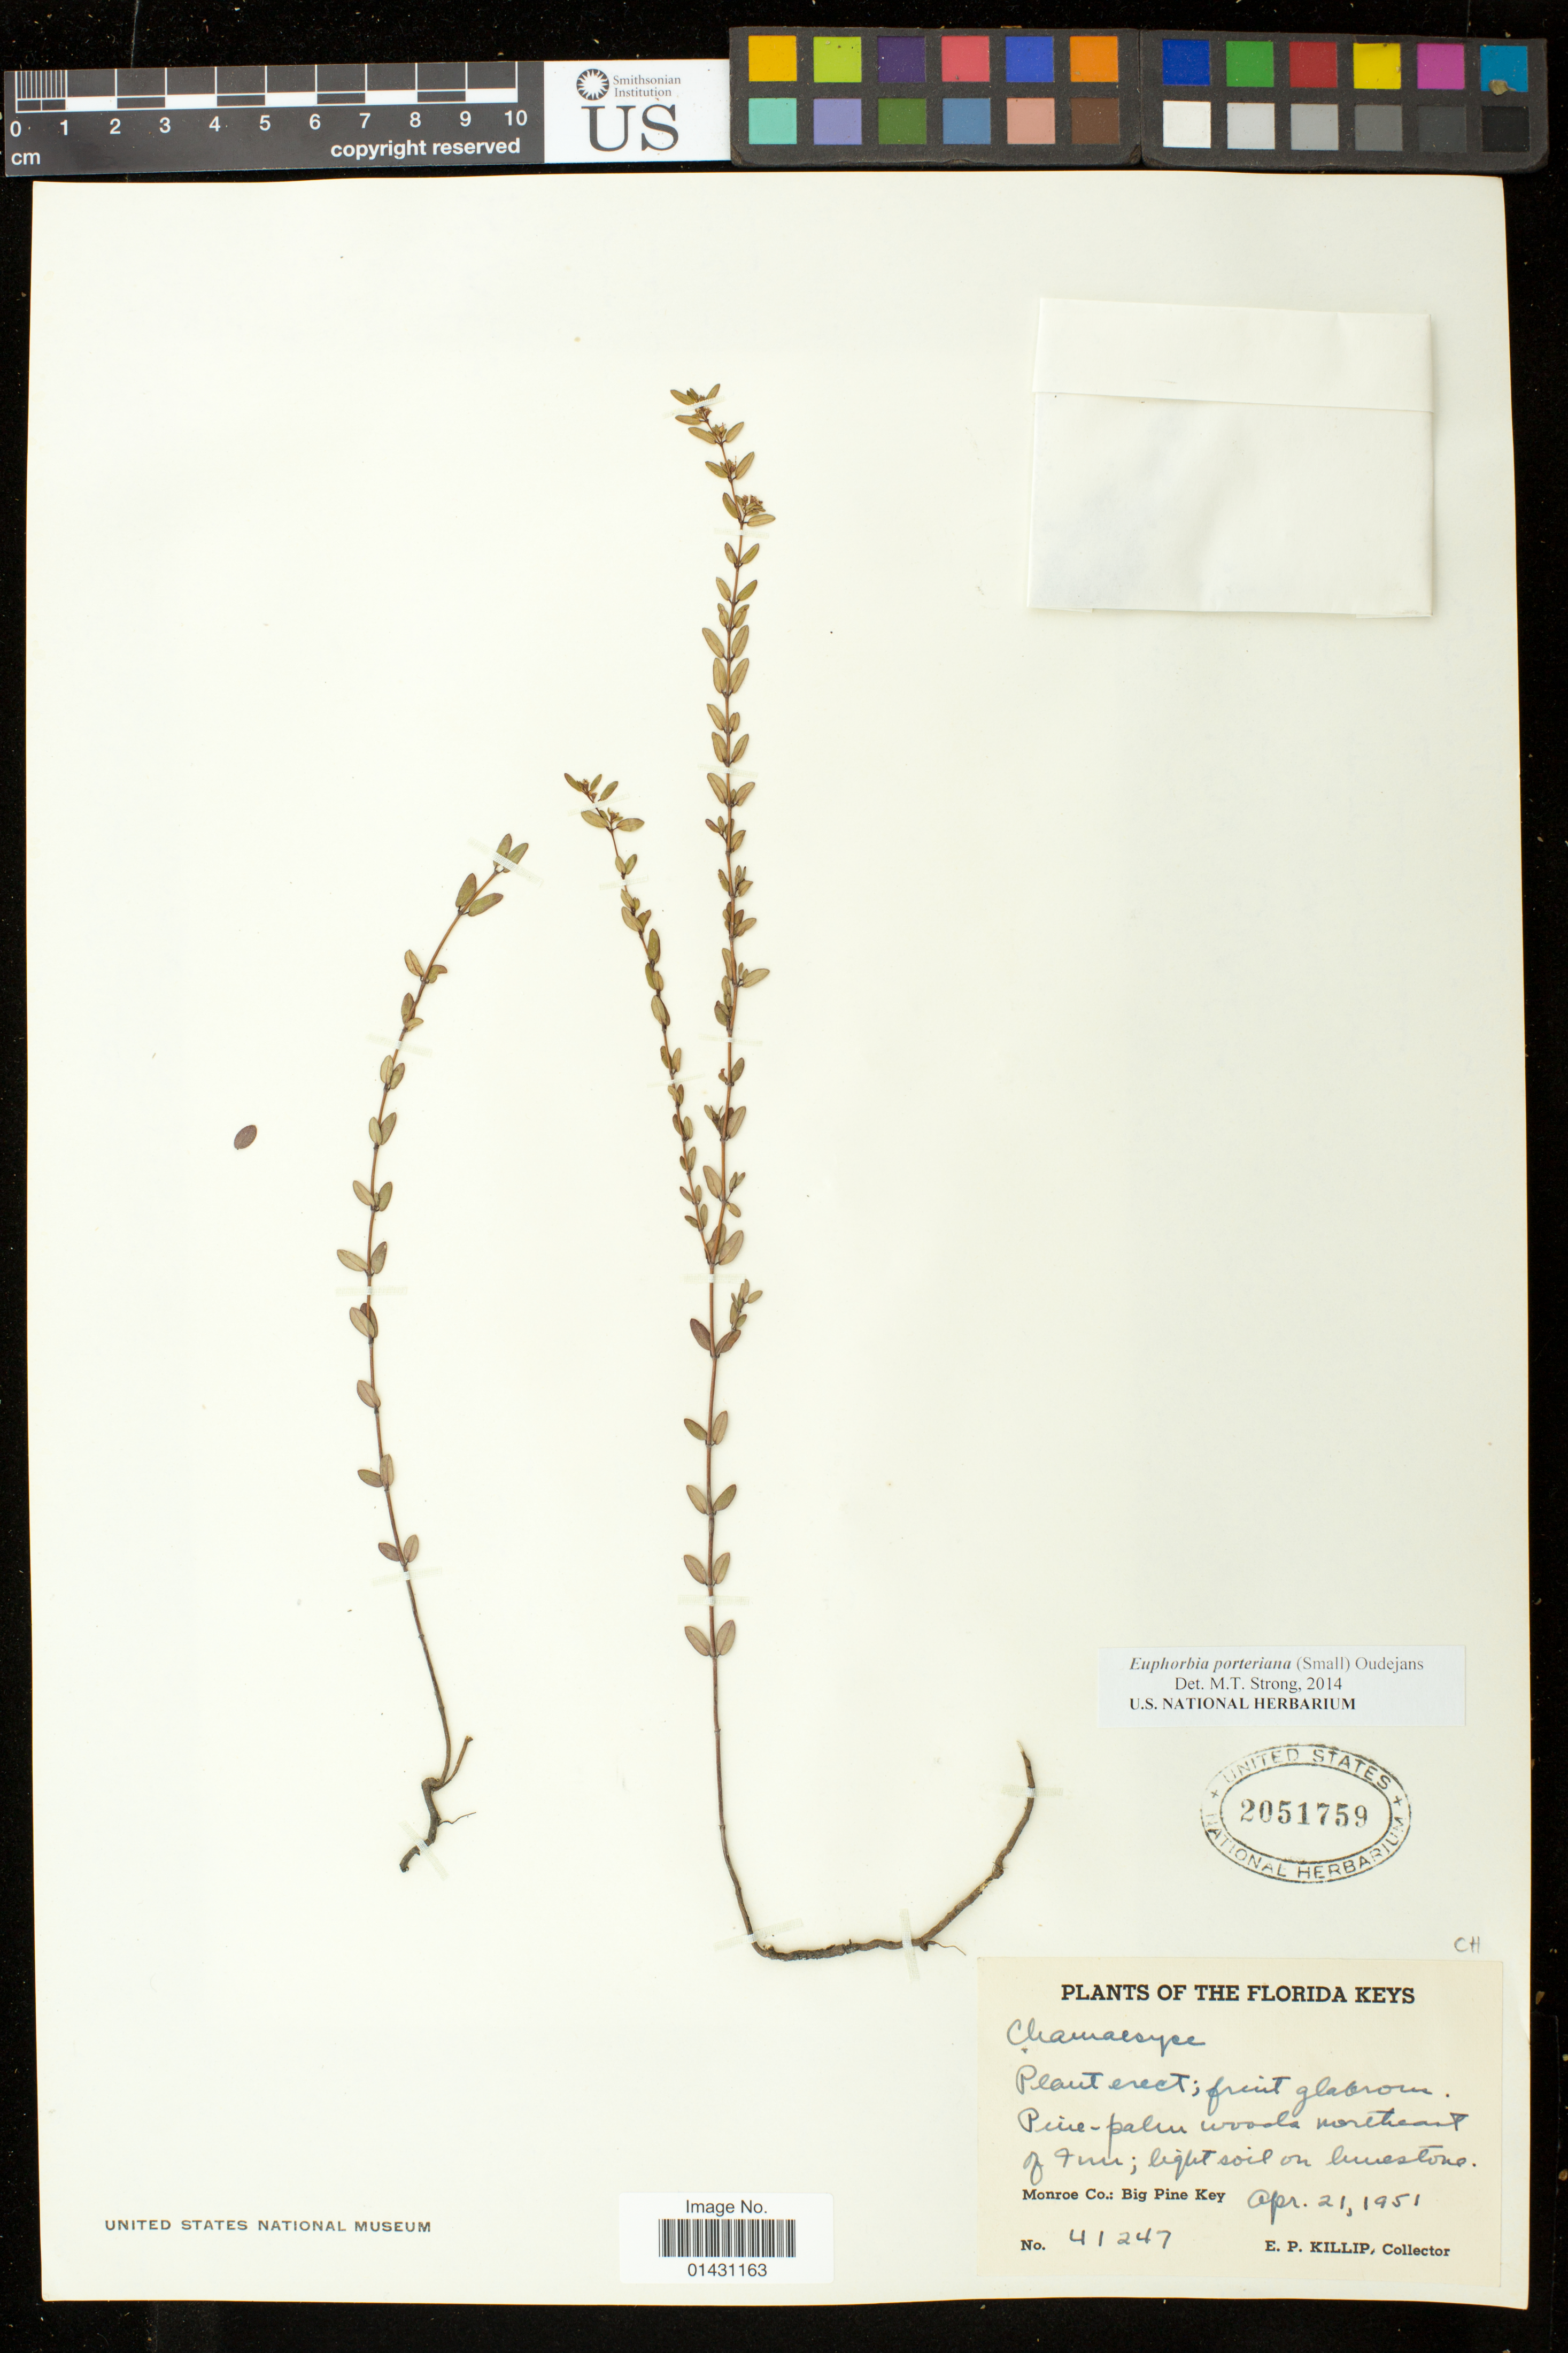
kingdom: Plantae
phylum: Tracheophyta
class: Magnoliopsida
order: Malpighiales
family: Euphorbiaceae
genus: Euphorbia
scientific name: Euphorbia porteriana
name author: (Small) Oudejans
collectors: E. P. Killip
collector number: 41247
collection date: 1951-04-21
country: United States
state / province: Florida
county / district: Monroe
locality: Big Pine Key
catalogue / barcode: US 2051759